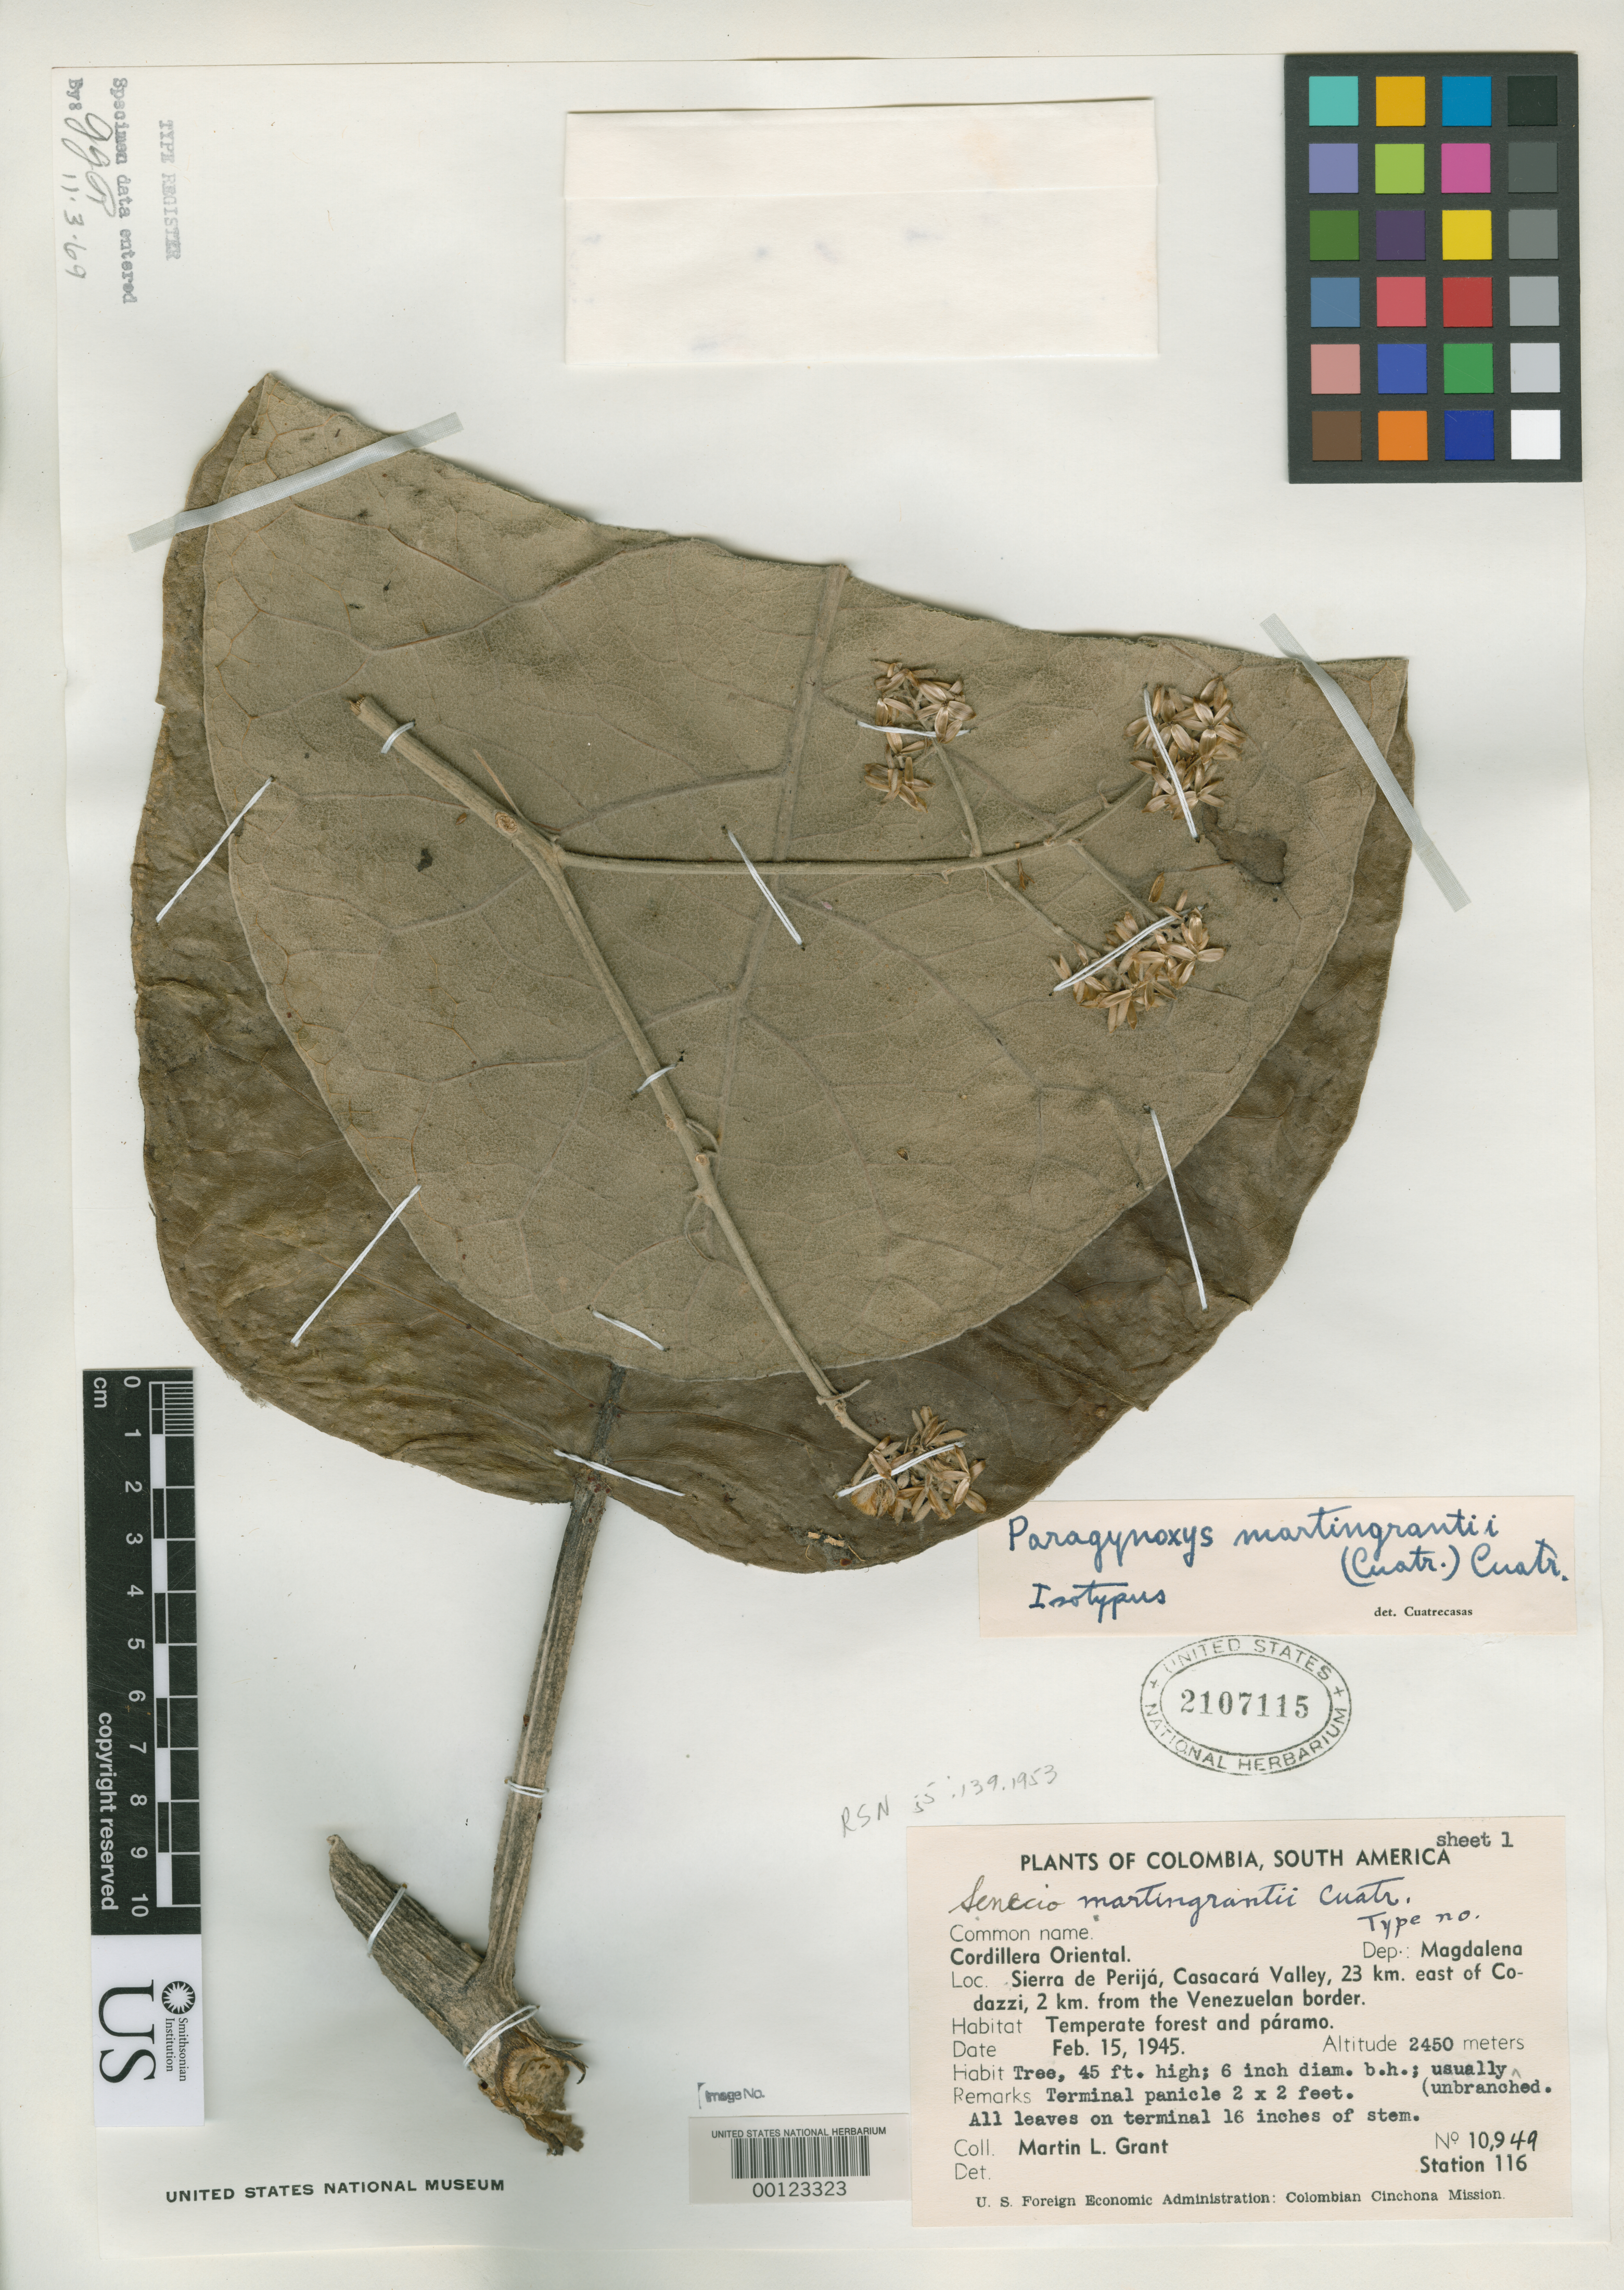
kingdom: Plantae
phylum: Tracheophyta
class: Magnoliopsida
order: Asterales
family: Asteraceae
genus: Senecio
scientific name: Senecio martingrantii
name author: Cuatrec.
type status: Isotype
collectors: M. L. Grant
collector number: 106949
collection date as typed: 15 Feb 1945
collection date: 1945-02-15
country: Colombia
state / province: Magdalena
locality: Codazzi.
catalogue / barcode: US 2107115